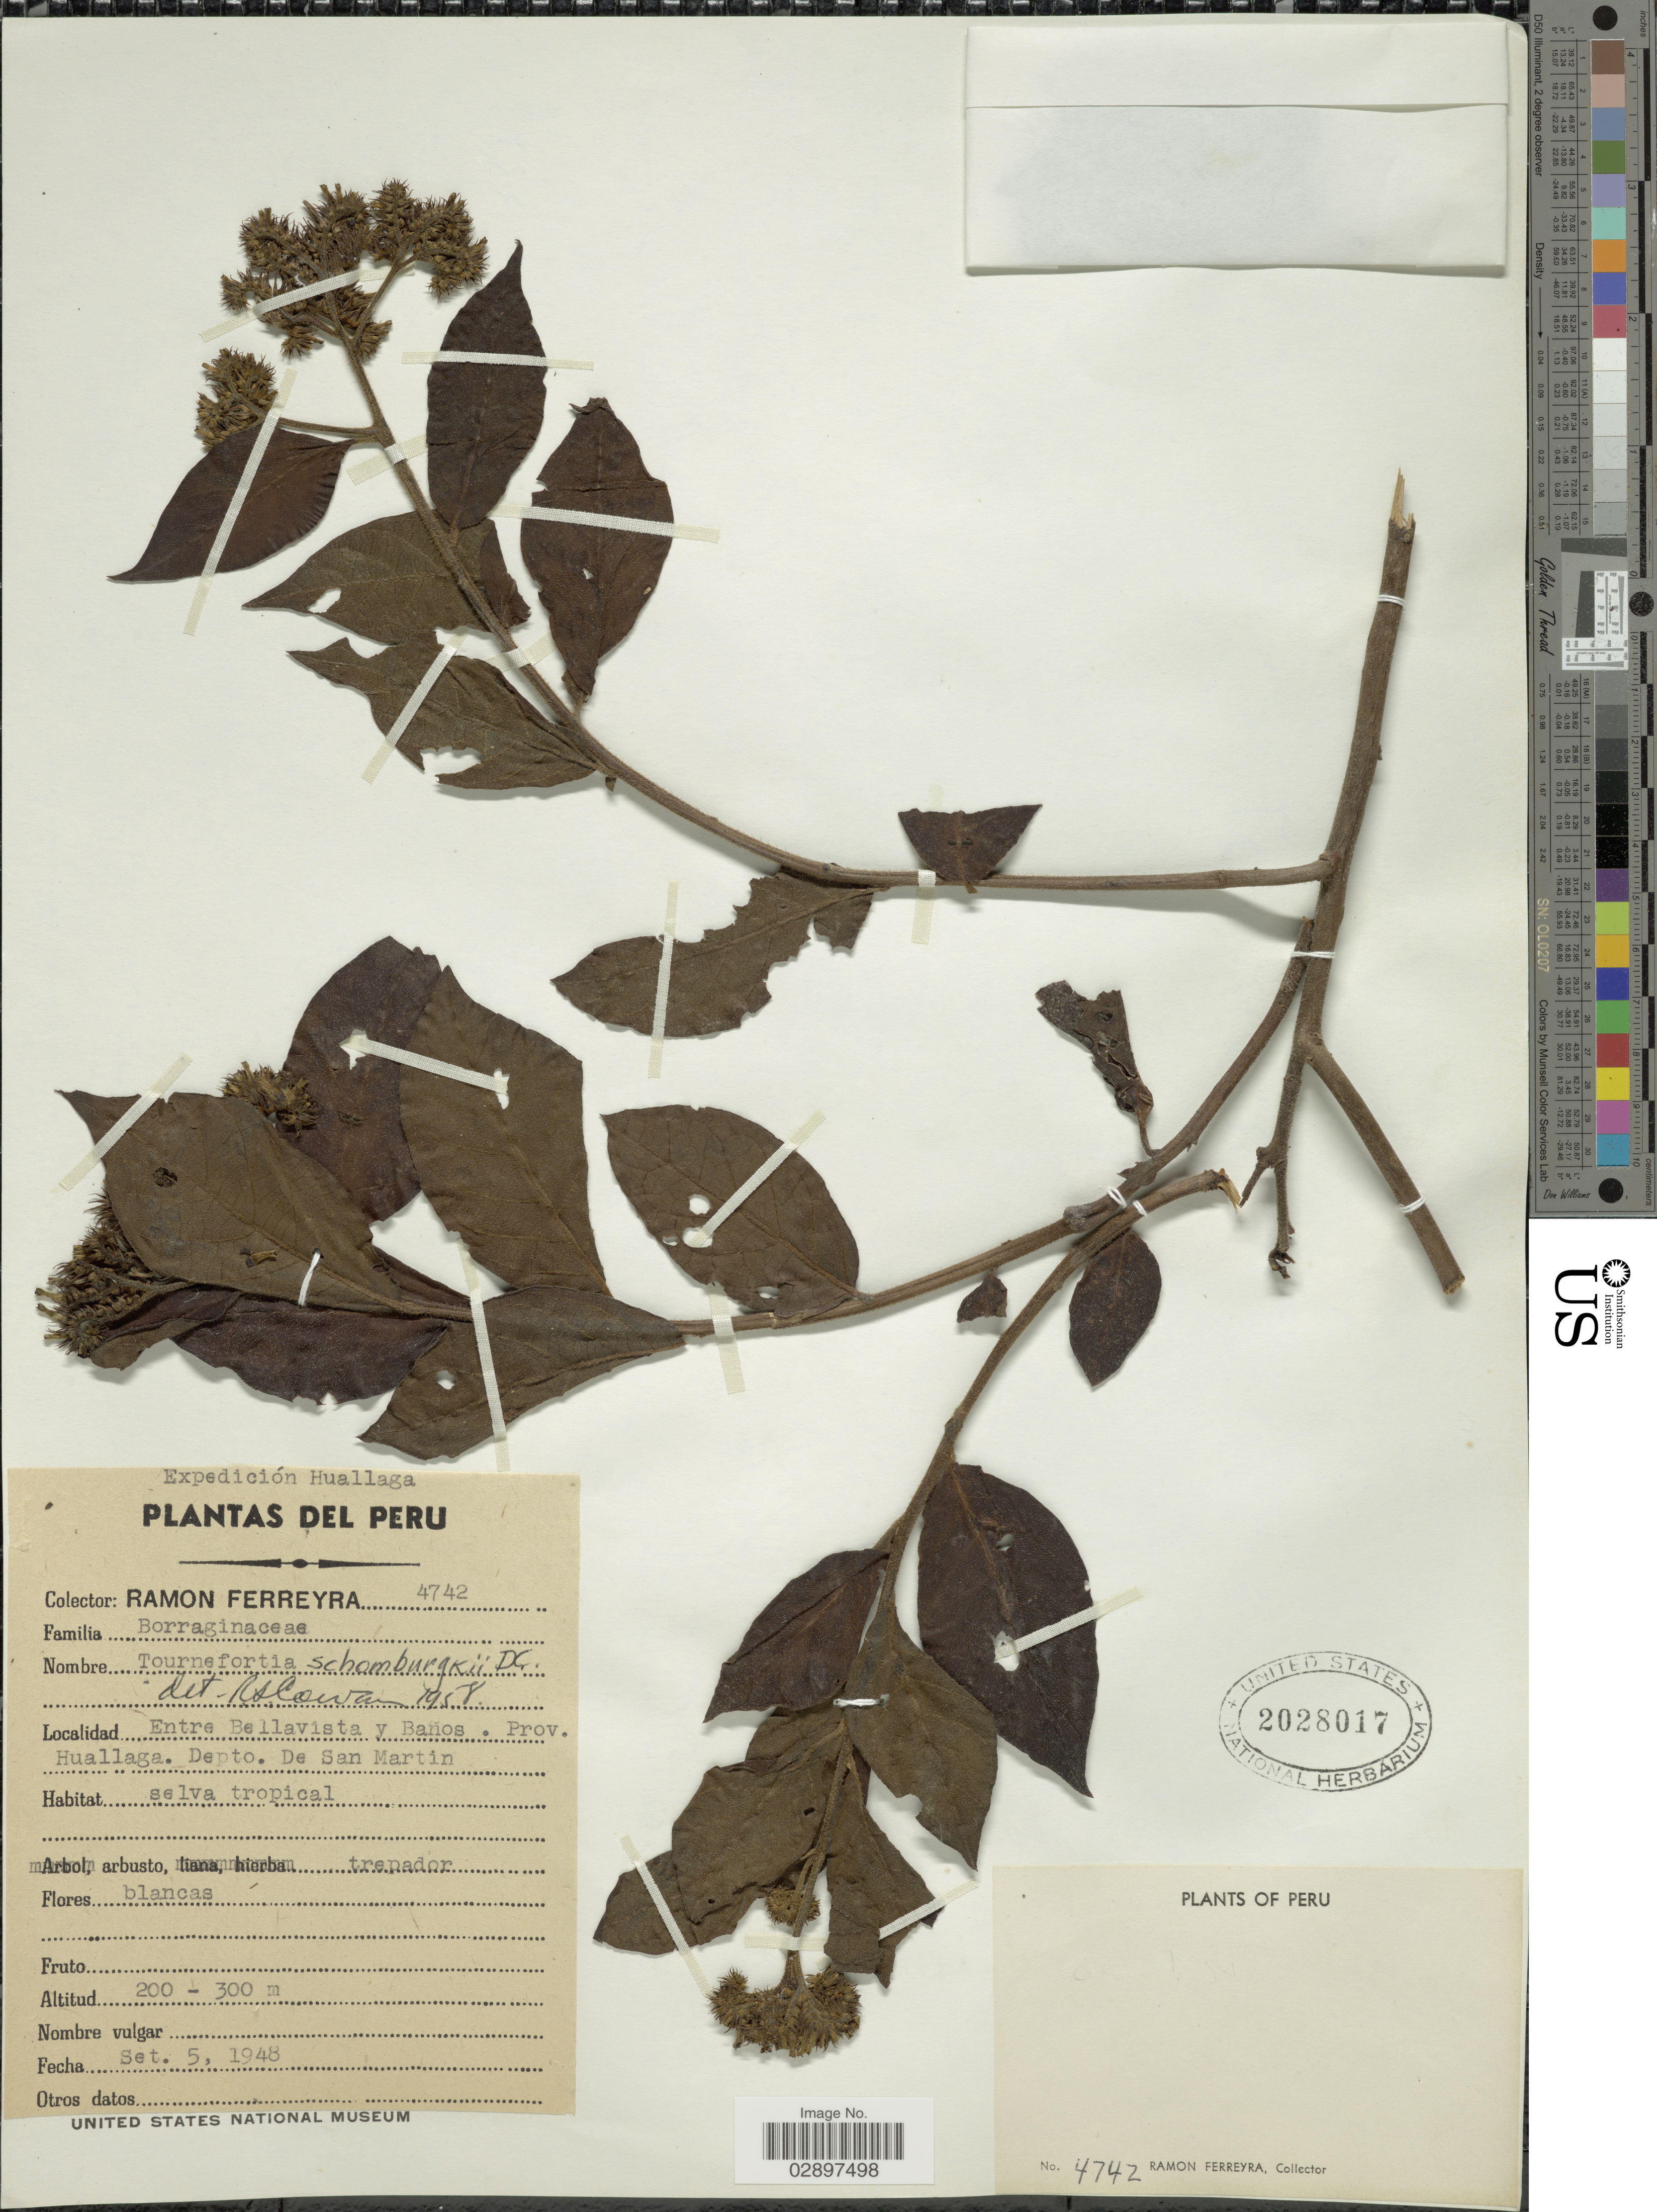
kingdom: Plantae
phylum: Tracheophyta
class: Magnoliopsida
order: Boraginales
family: Heliotropiaceae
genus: Tournefortia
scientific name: Tournefortia schomburgkii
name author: DC.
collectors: R. A. Ferreyra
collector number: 4742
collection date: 1948-09-05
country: Peru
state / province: San Martín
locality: Entre Bellavista y Baños. Prov. Huallaga. Depto. De San Martin.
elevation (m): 200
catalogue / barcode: US 2028017